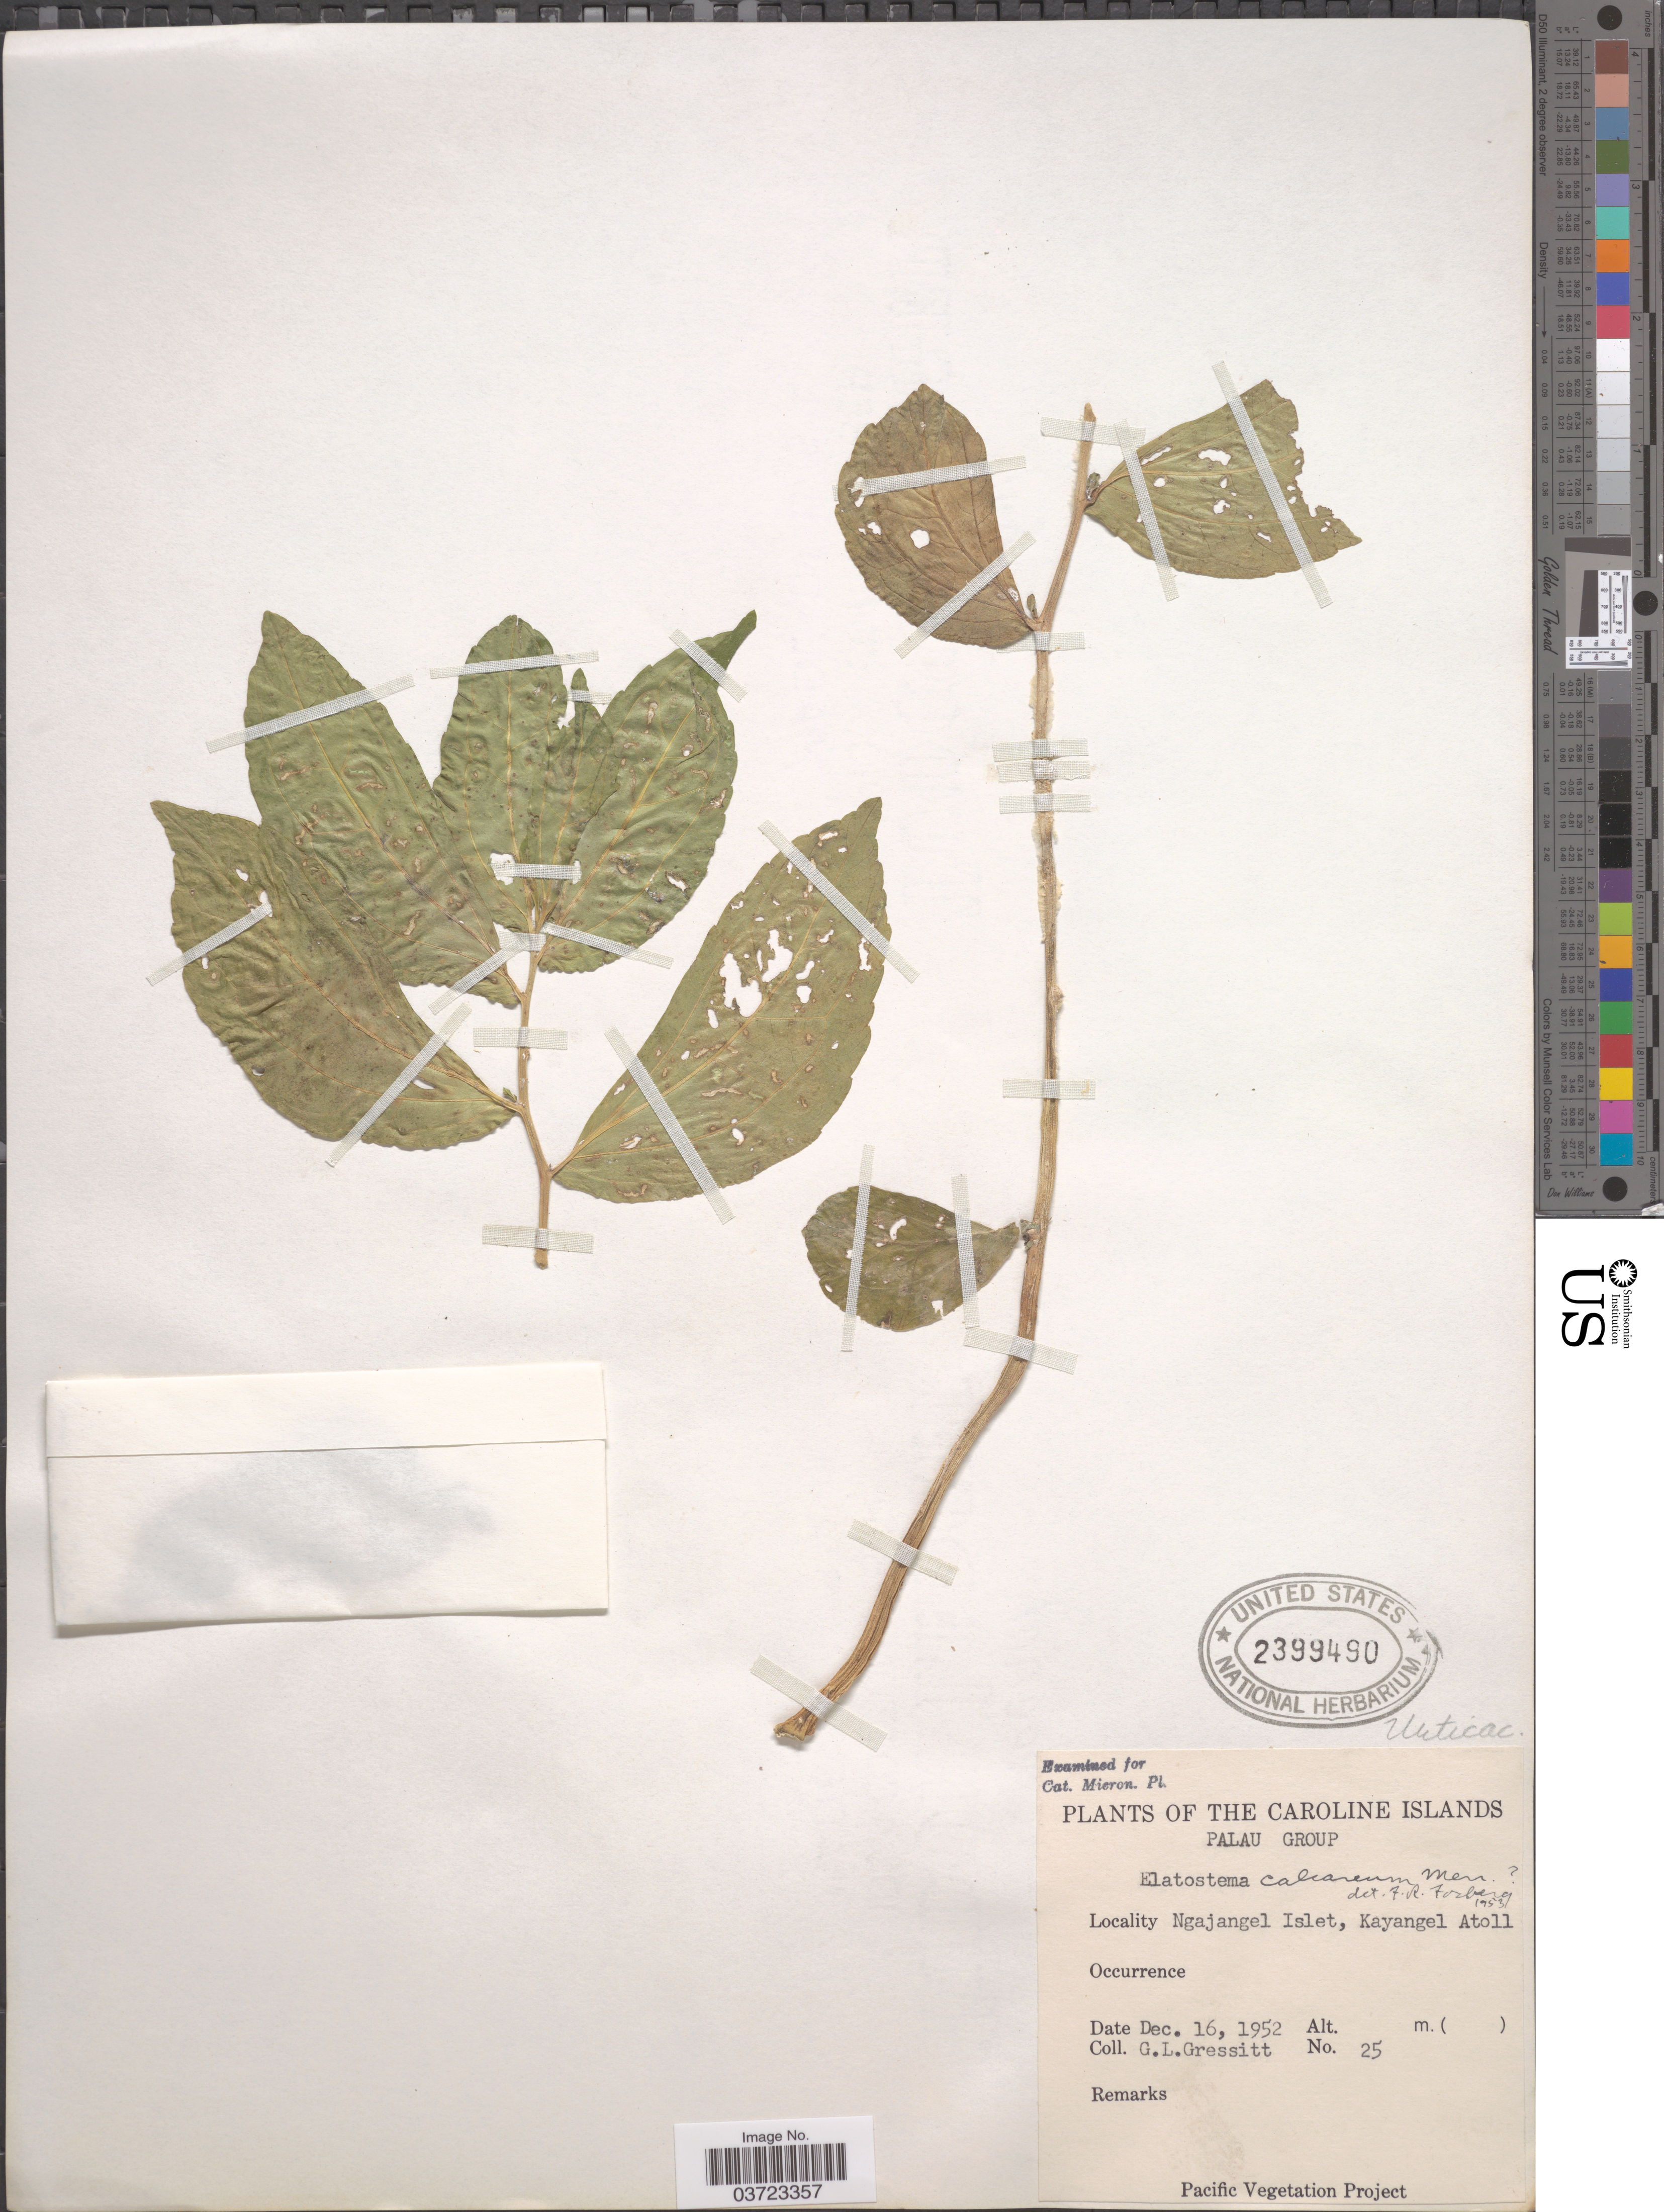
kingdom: Plantae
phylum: Tracheophyta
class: Magnoliopsida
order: Rosales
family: Urticaceae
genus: Elatostema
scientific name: Elatostema calcareum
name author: Merr.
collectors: G. Gressitt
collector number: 25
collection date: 1952-12-16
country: Palau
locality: Caroline Islands. Palau Group. Ngajangel Islet, Kayangel Atoll.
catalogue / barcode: US 2399490